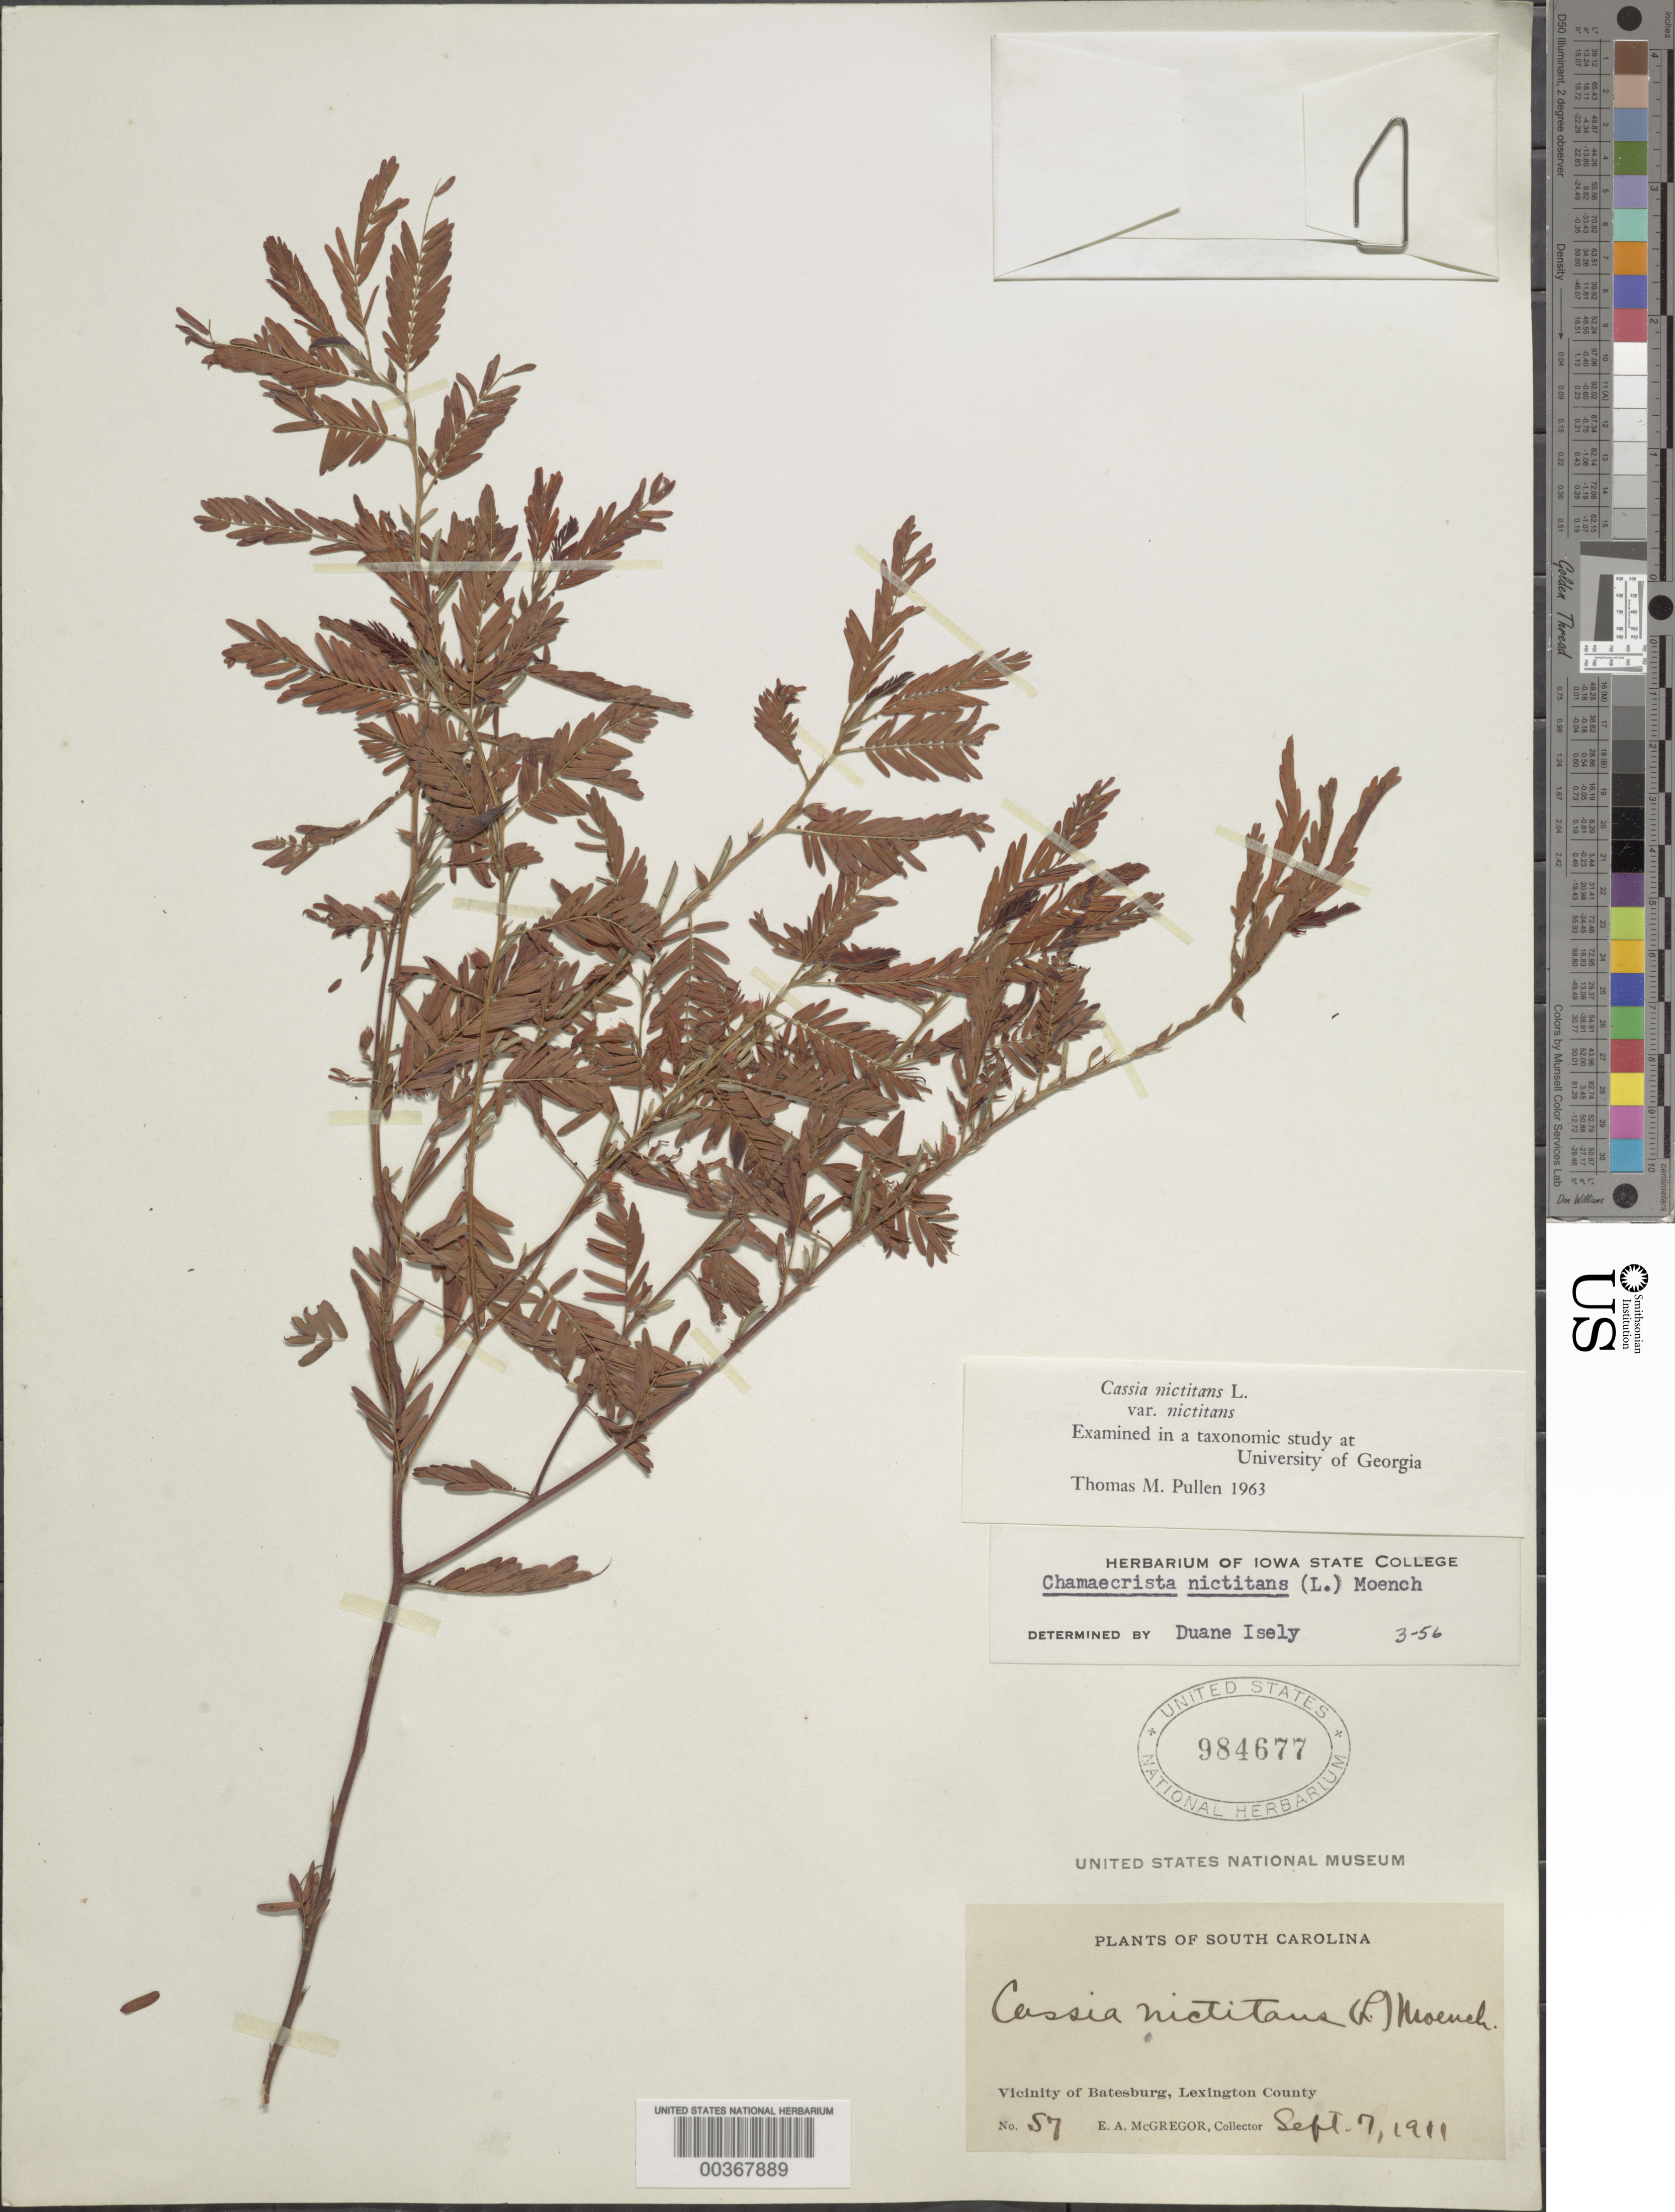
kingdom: Plantae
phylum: Tracheophyta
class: Magnoliopsida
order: Fabales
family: Fabaceae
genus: Chamaecrista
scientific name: Chamaecrista nictitans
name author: (L.) Moench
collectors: E. A. McGregor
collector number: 57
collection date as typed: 07 Sep 1911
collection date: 1911-09-07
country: United States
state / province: South Carolina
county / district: Lexington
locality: Vicinity of batesburg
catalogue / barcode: US 984677